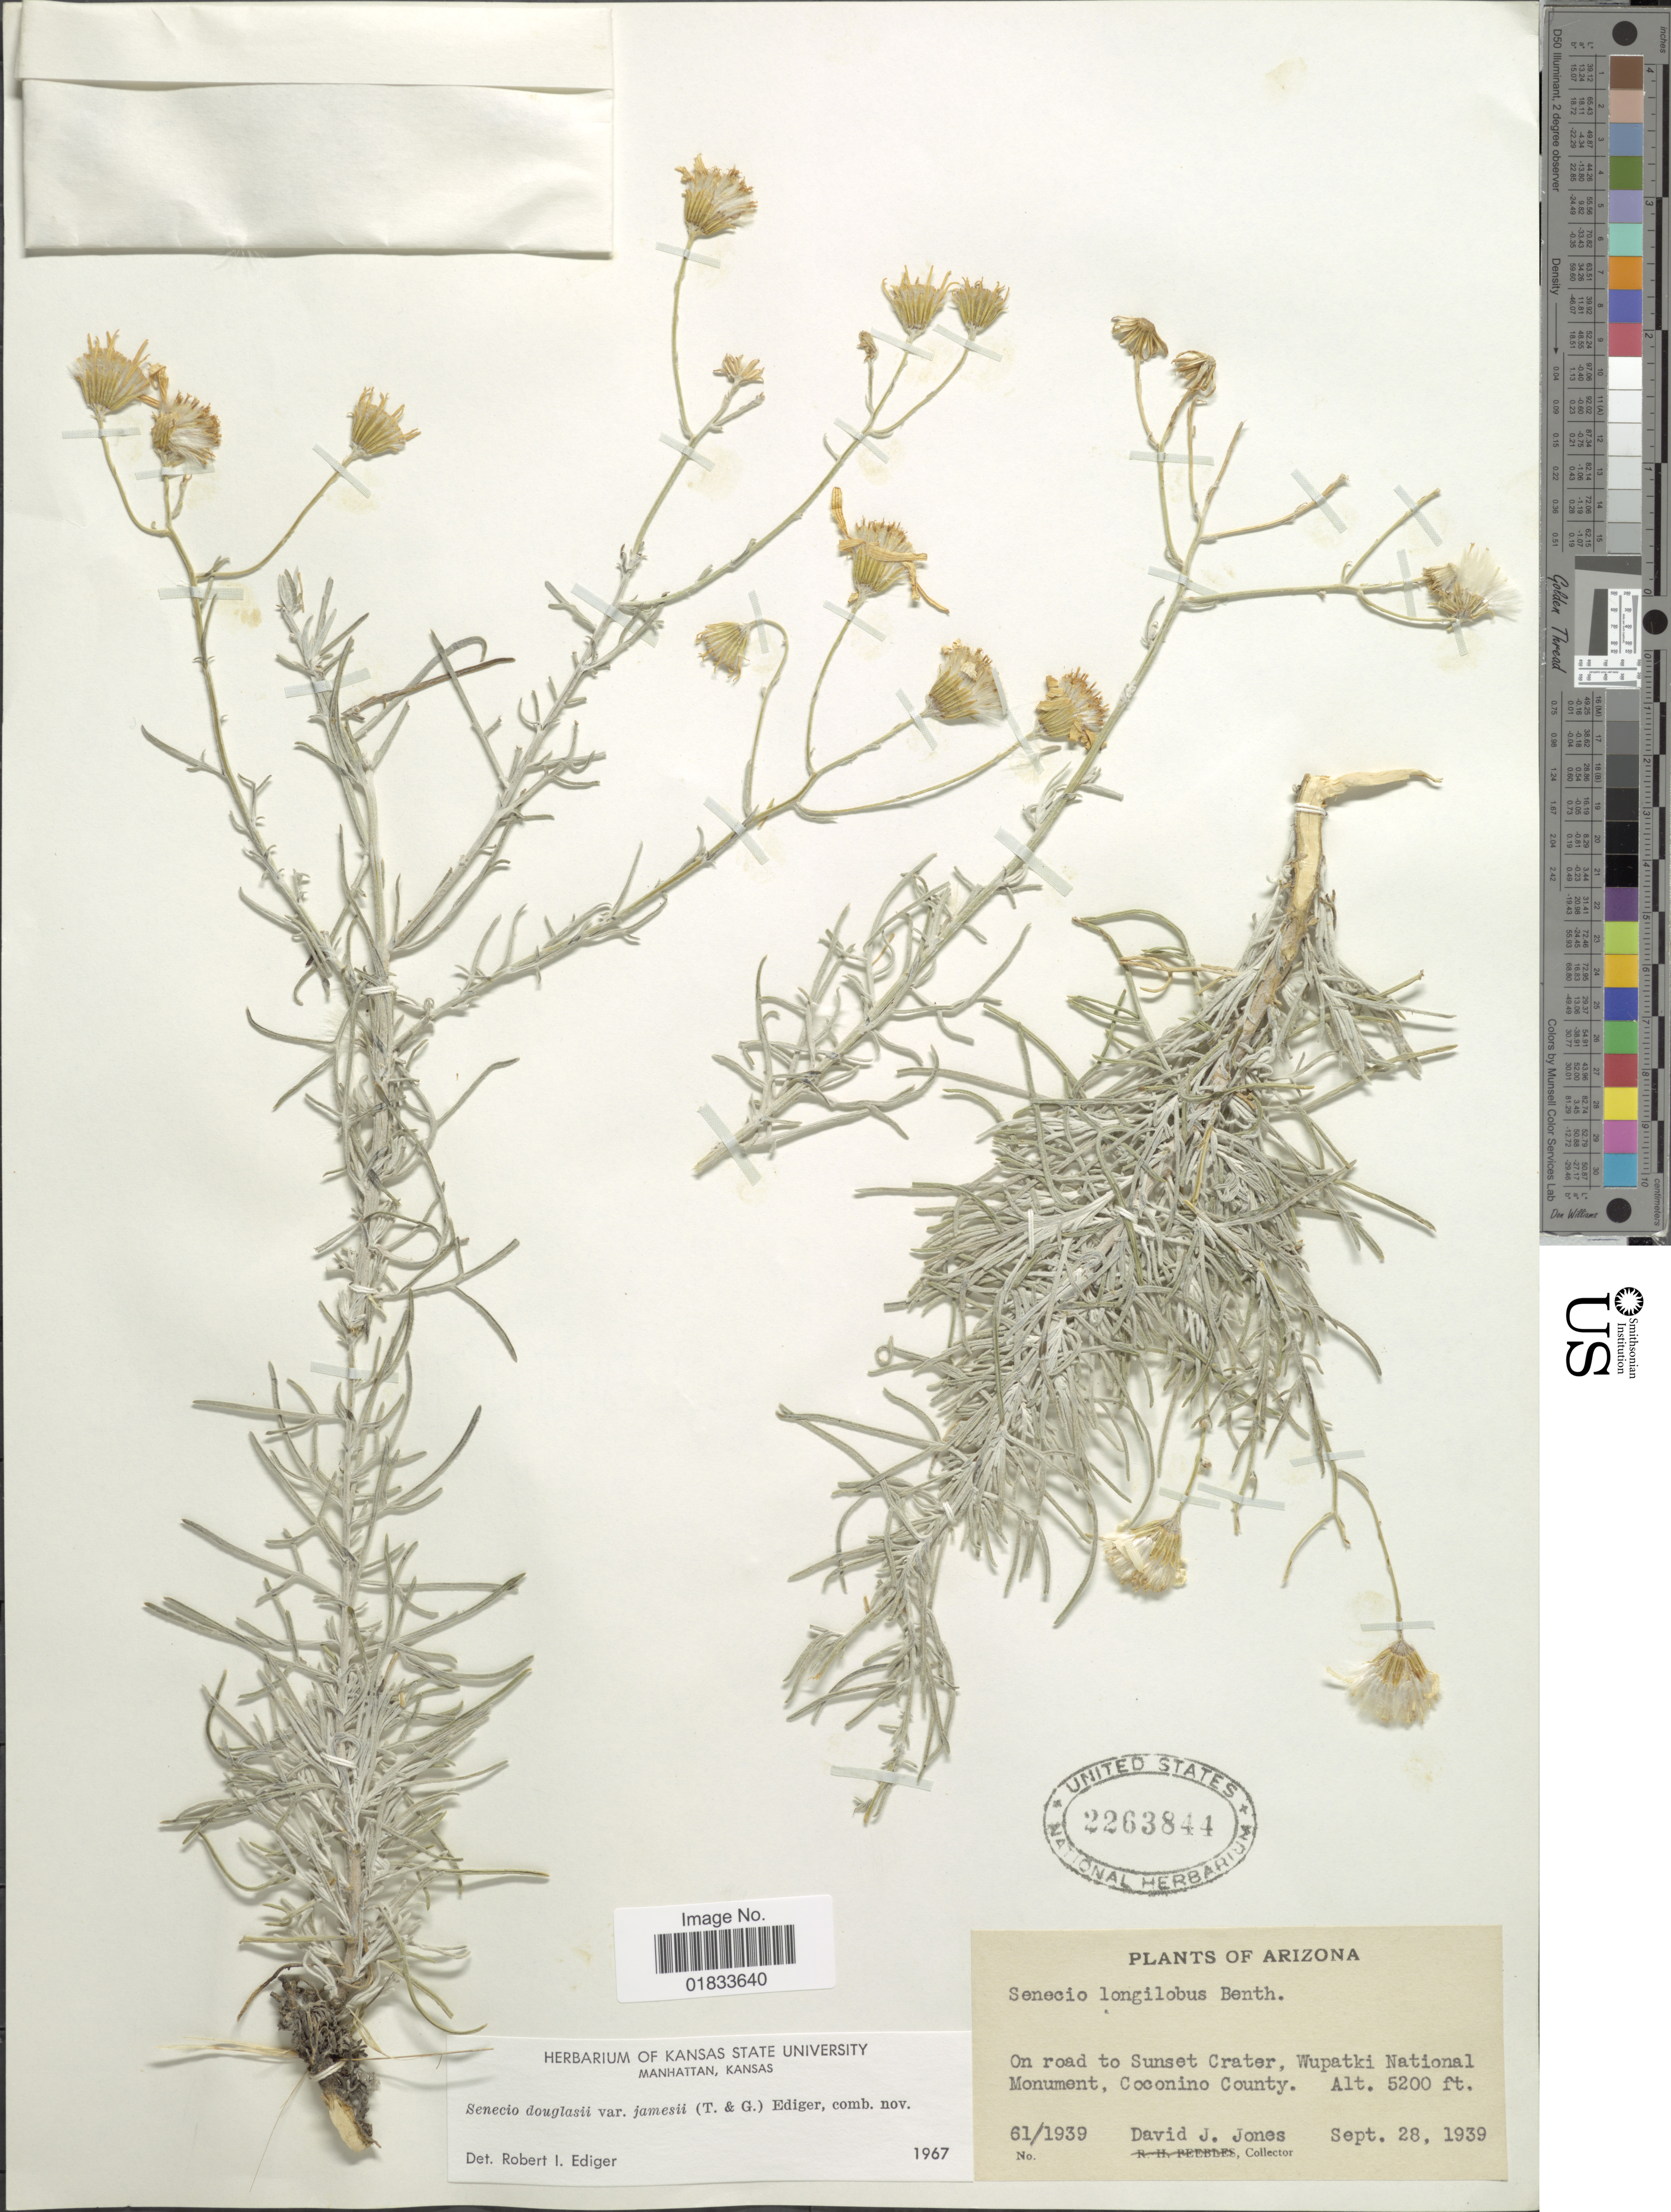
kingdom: Plantae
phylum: Tracheophyta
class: Magnoliopsida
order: Asterales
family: Asteraceae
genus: Senecio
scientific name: Senecio flaccidus var. flaccidus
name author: Less.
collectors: D. L. Jones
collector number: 61/1939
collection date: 1939-09-28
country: United States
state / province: Arizona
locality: On road to Sunset Crater, Wupatki National Monument, Coconino County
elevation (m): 1585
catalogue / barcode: US 2263844